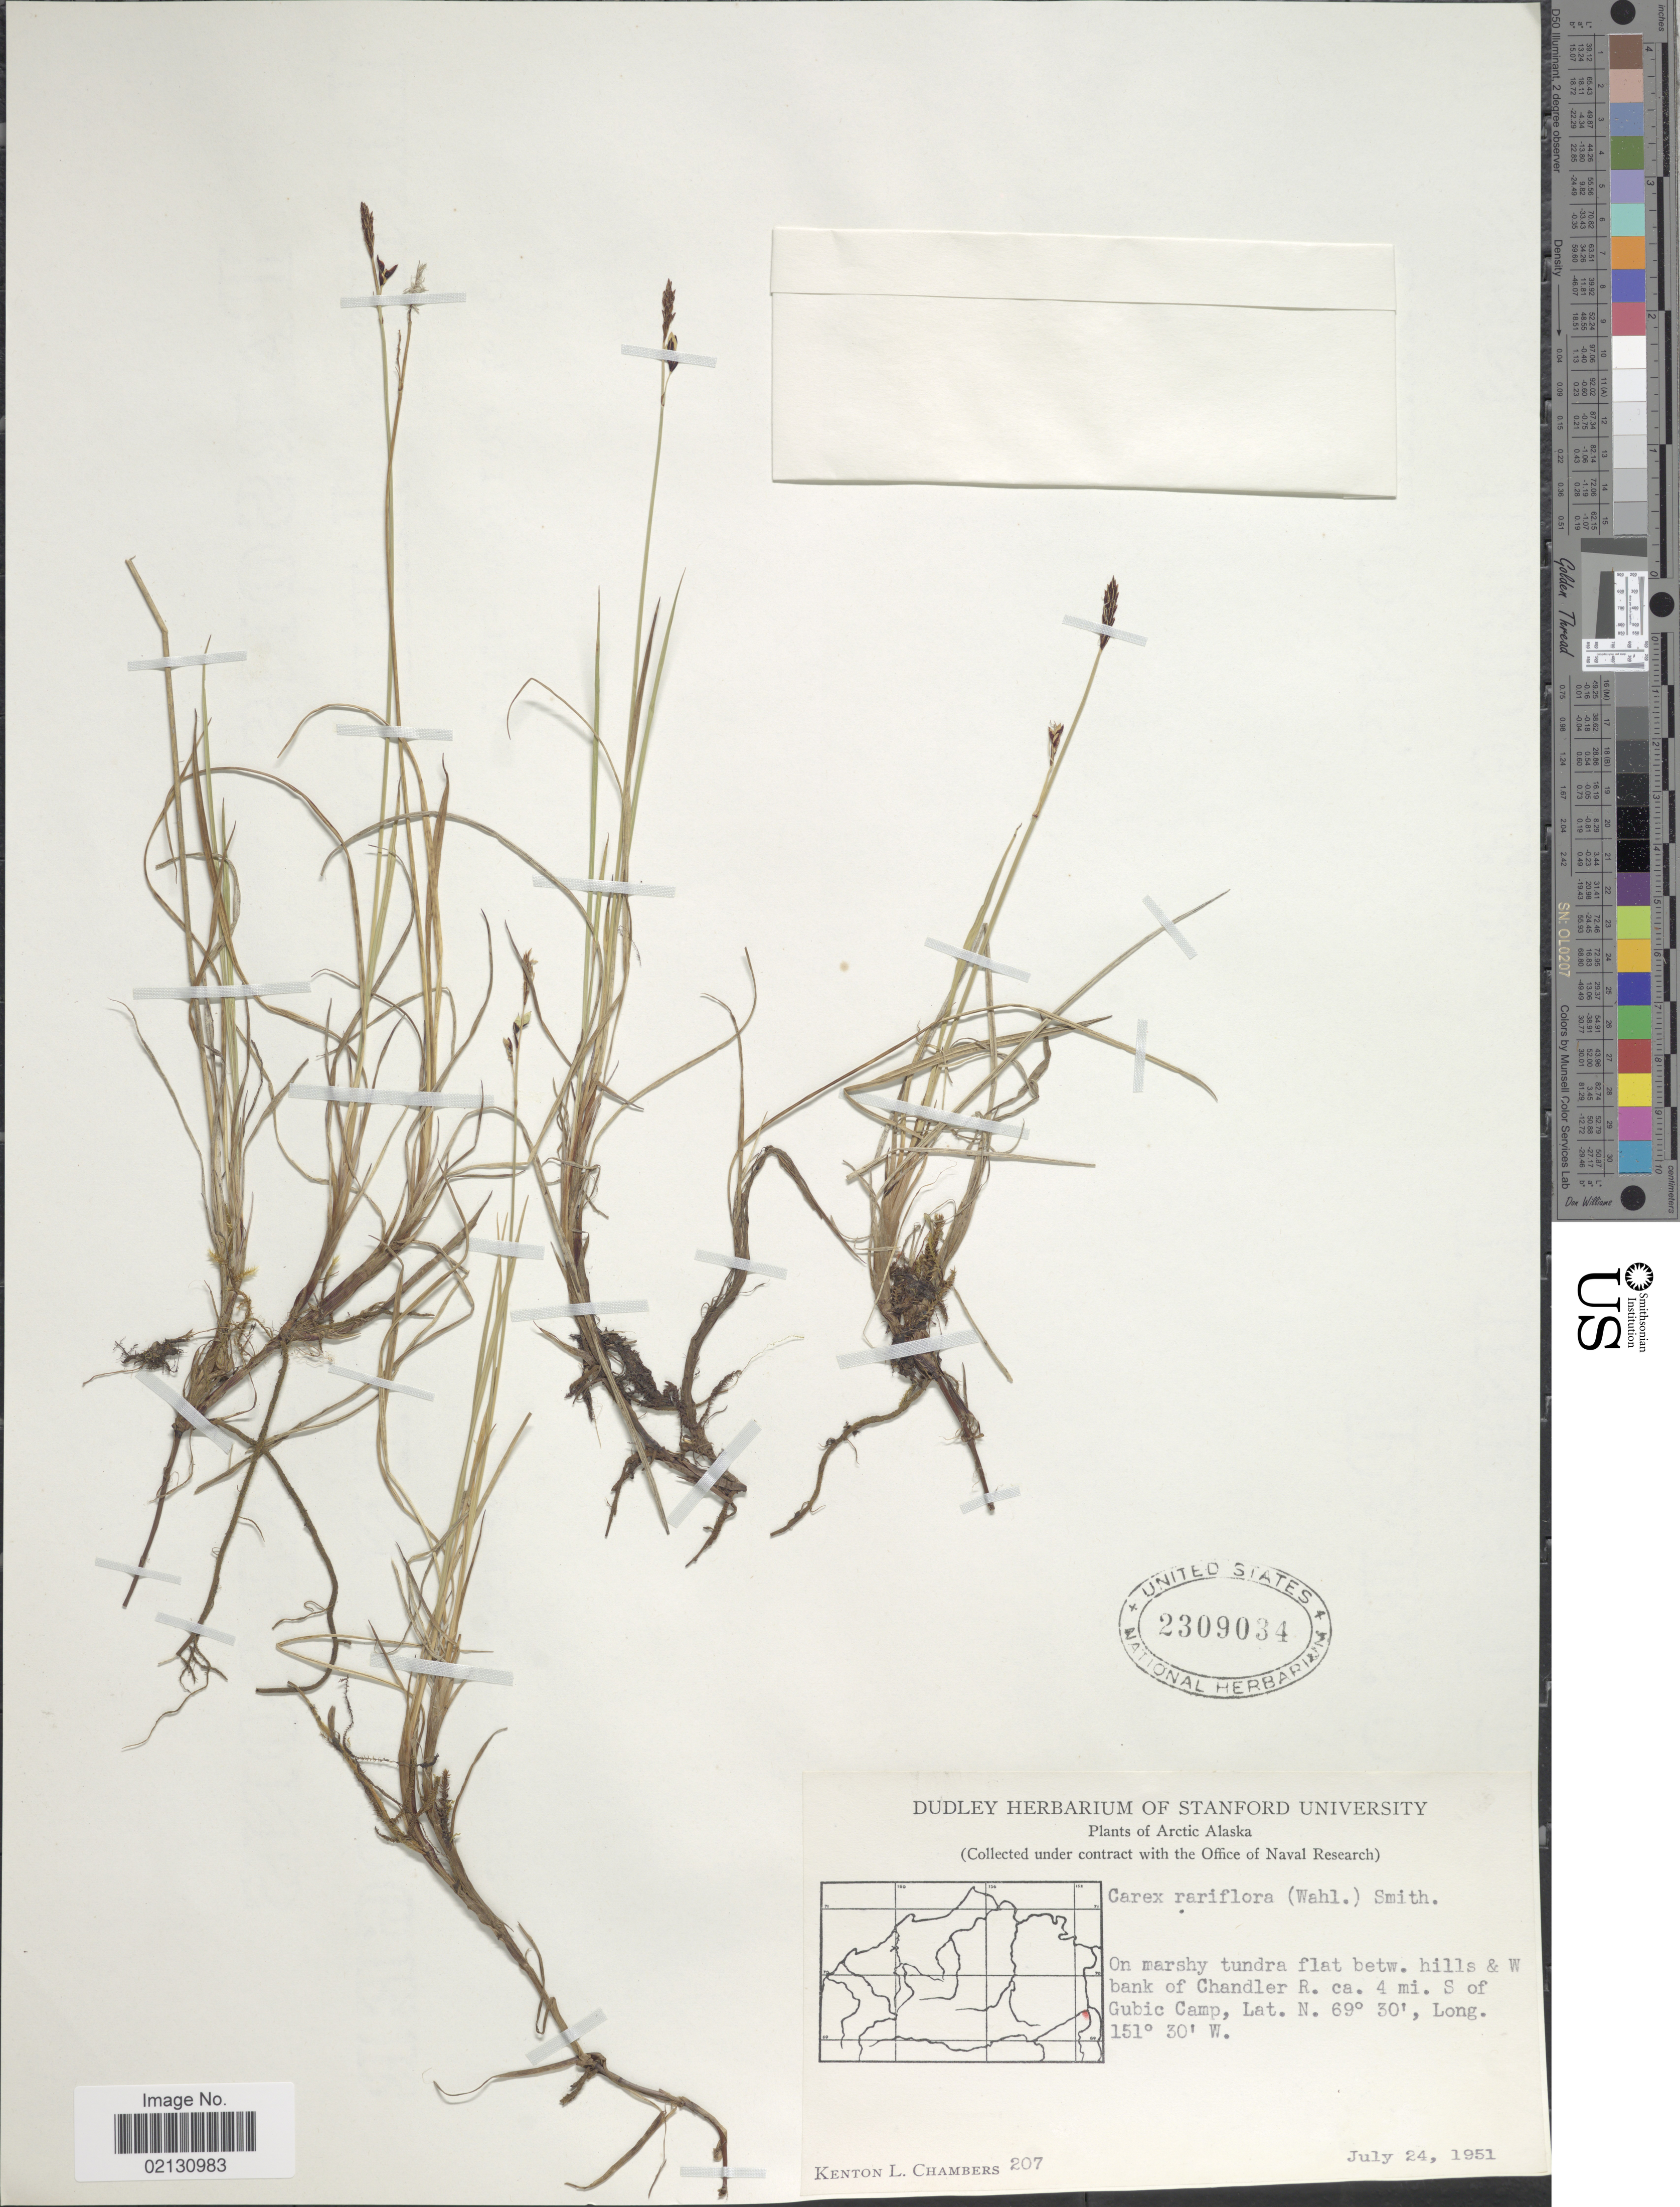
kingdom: Plantae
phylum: Tracheophyta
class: Liliopsida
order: Poales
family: Cyperaceae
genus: Carex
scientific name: Carex rariflora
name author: (Wahlenb.) Sm.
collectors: K. L. Chambers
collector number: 207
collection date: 1951-07-24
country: United States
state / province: Alaska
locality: Arctic Alaska. W bank of Chandler R. ca. 4 mi. S of Gubic Camp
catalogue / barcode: US 2309034